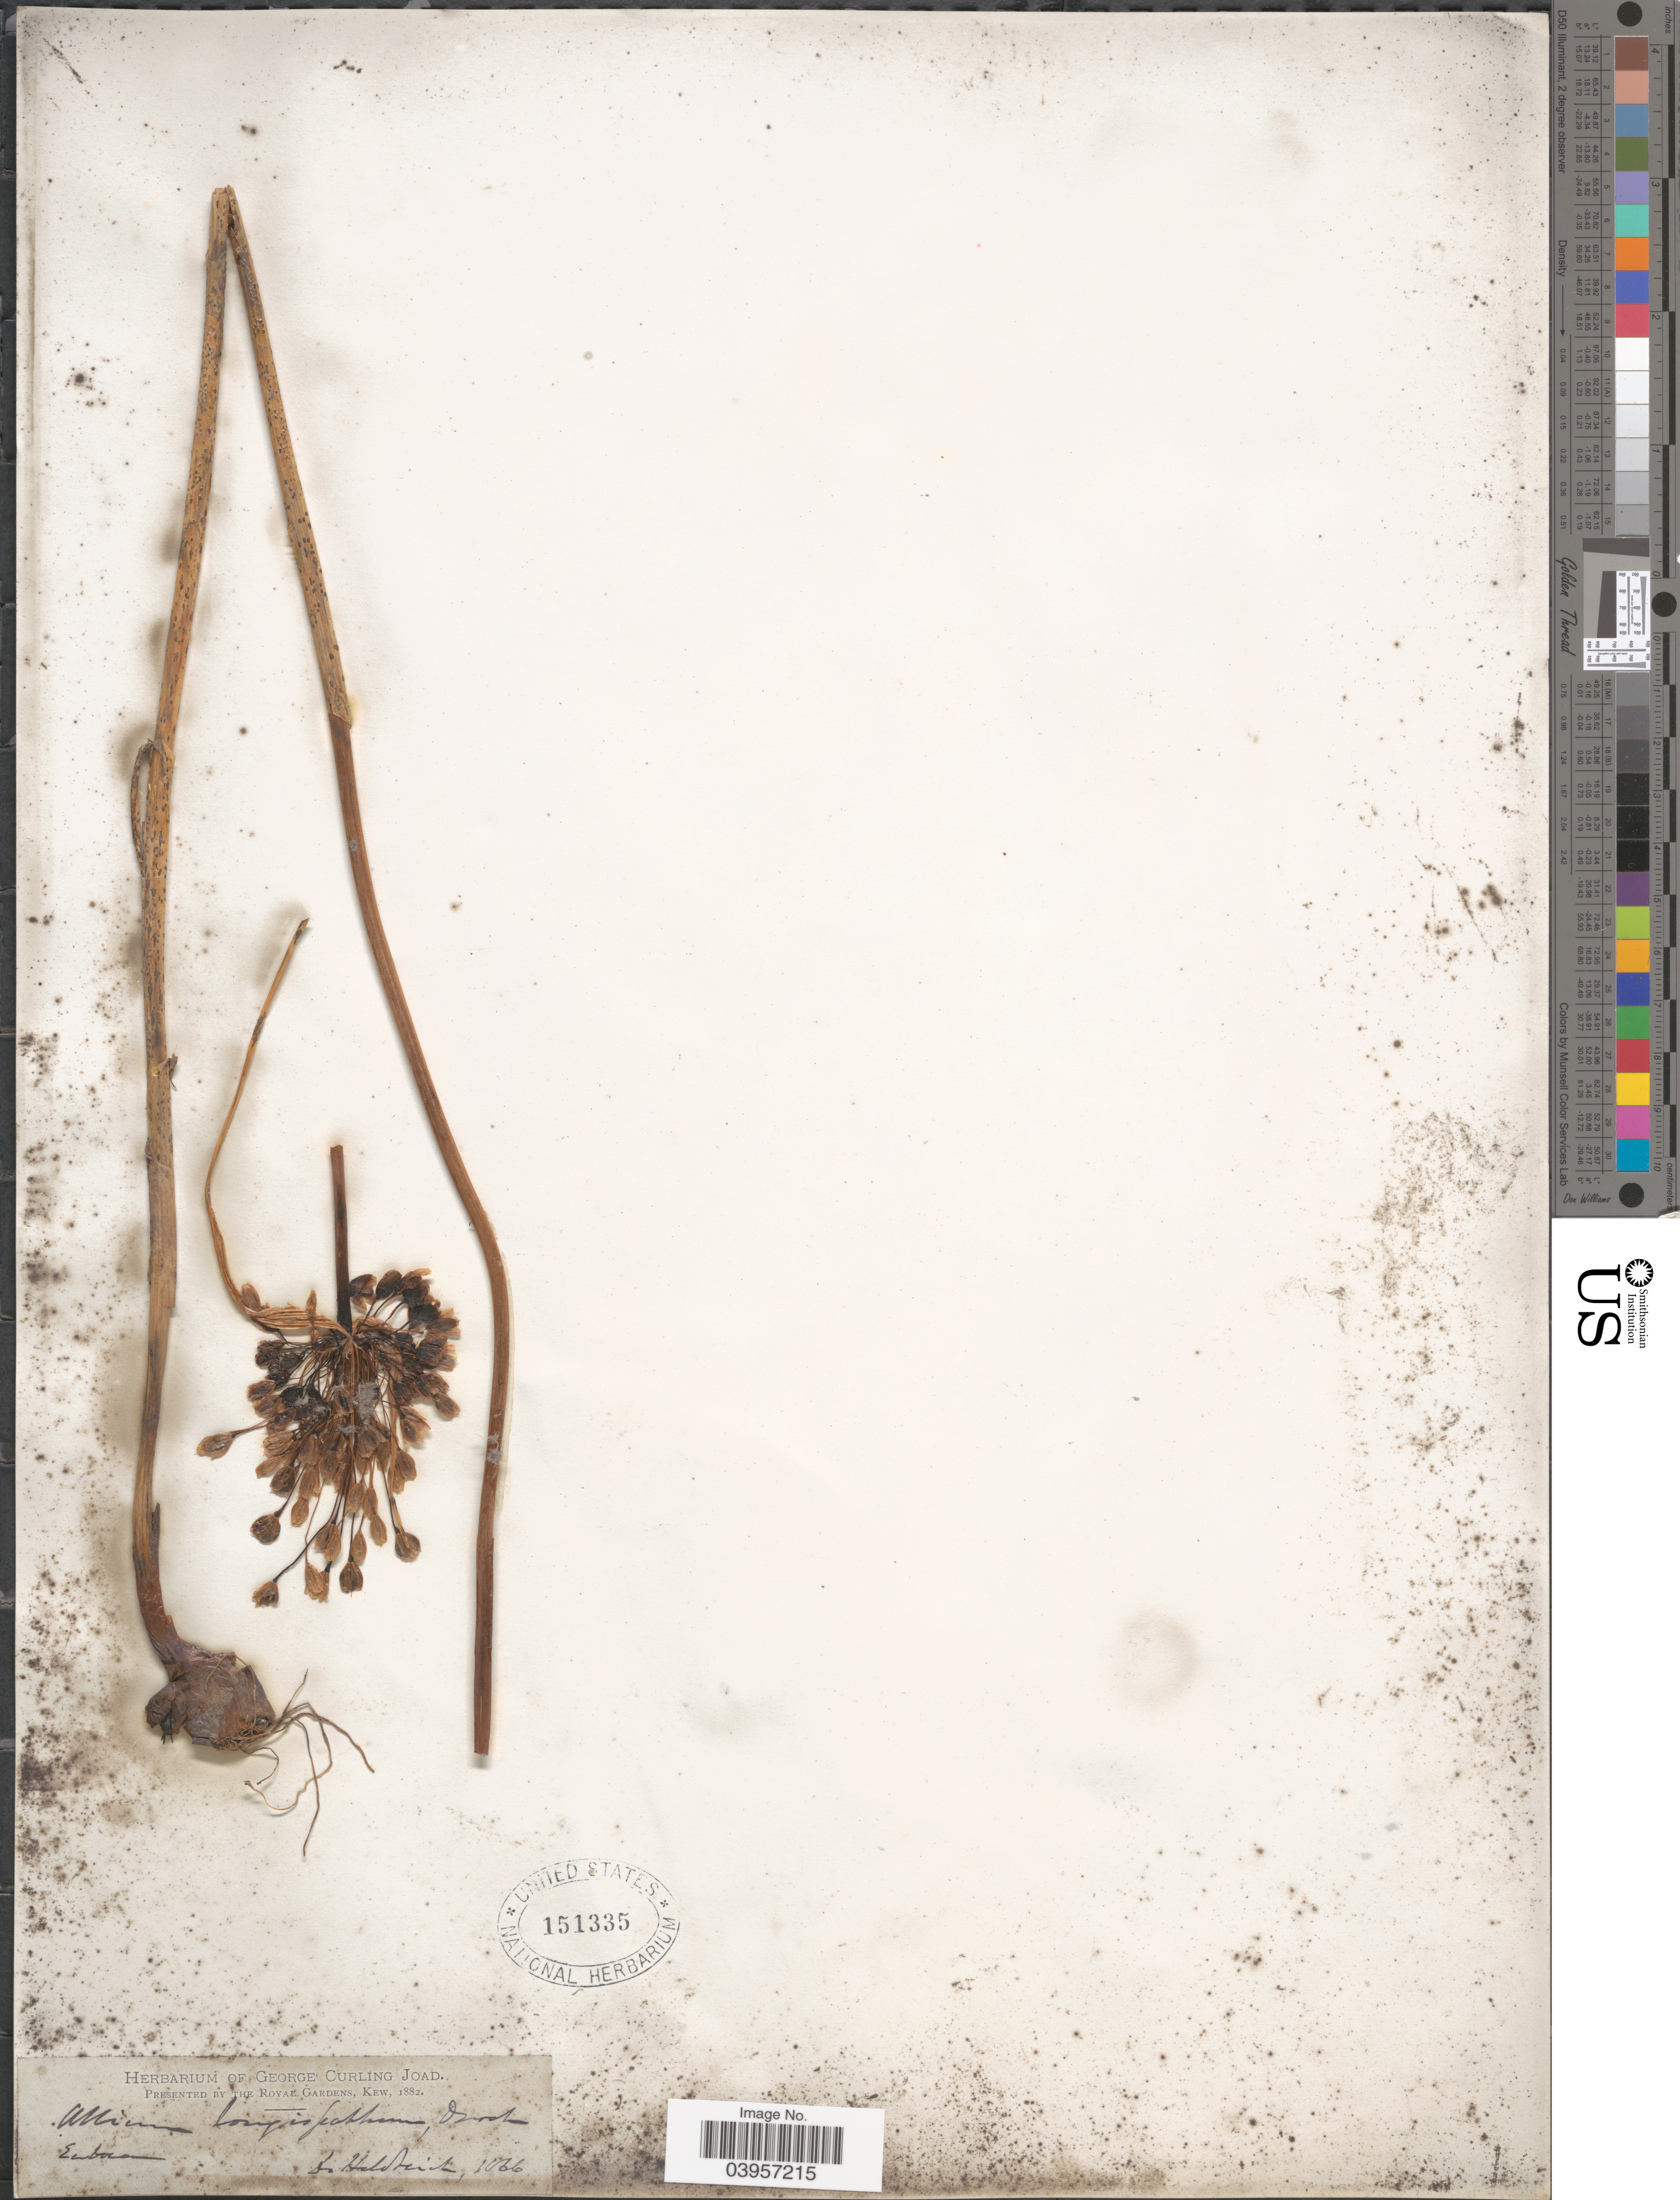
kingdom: Plantae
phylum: Tracheophyta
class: Liliopsida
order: Asparagales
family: Amaryllidaceae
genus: Allium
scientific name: Allium longispathum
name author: F. Delaroche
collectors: -. De Heldreich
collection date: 1866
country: Greece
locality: Euboea.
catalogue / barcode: US 151335